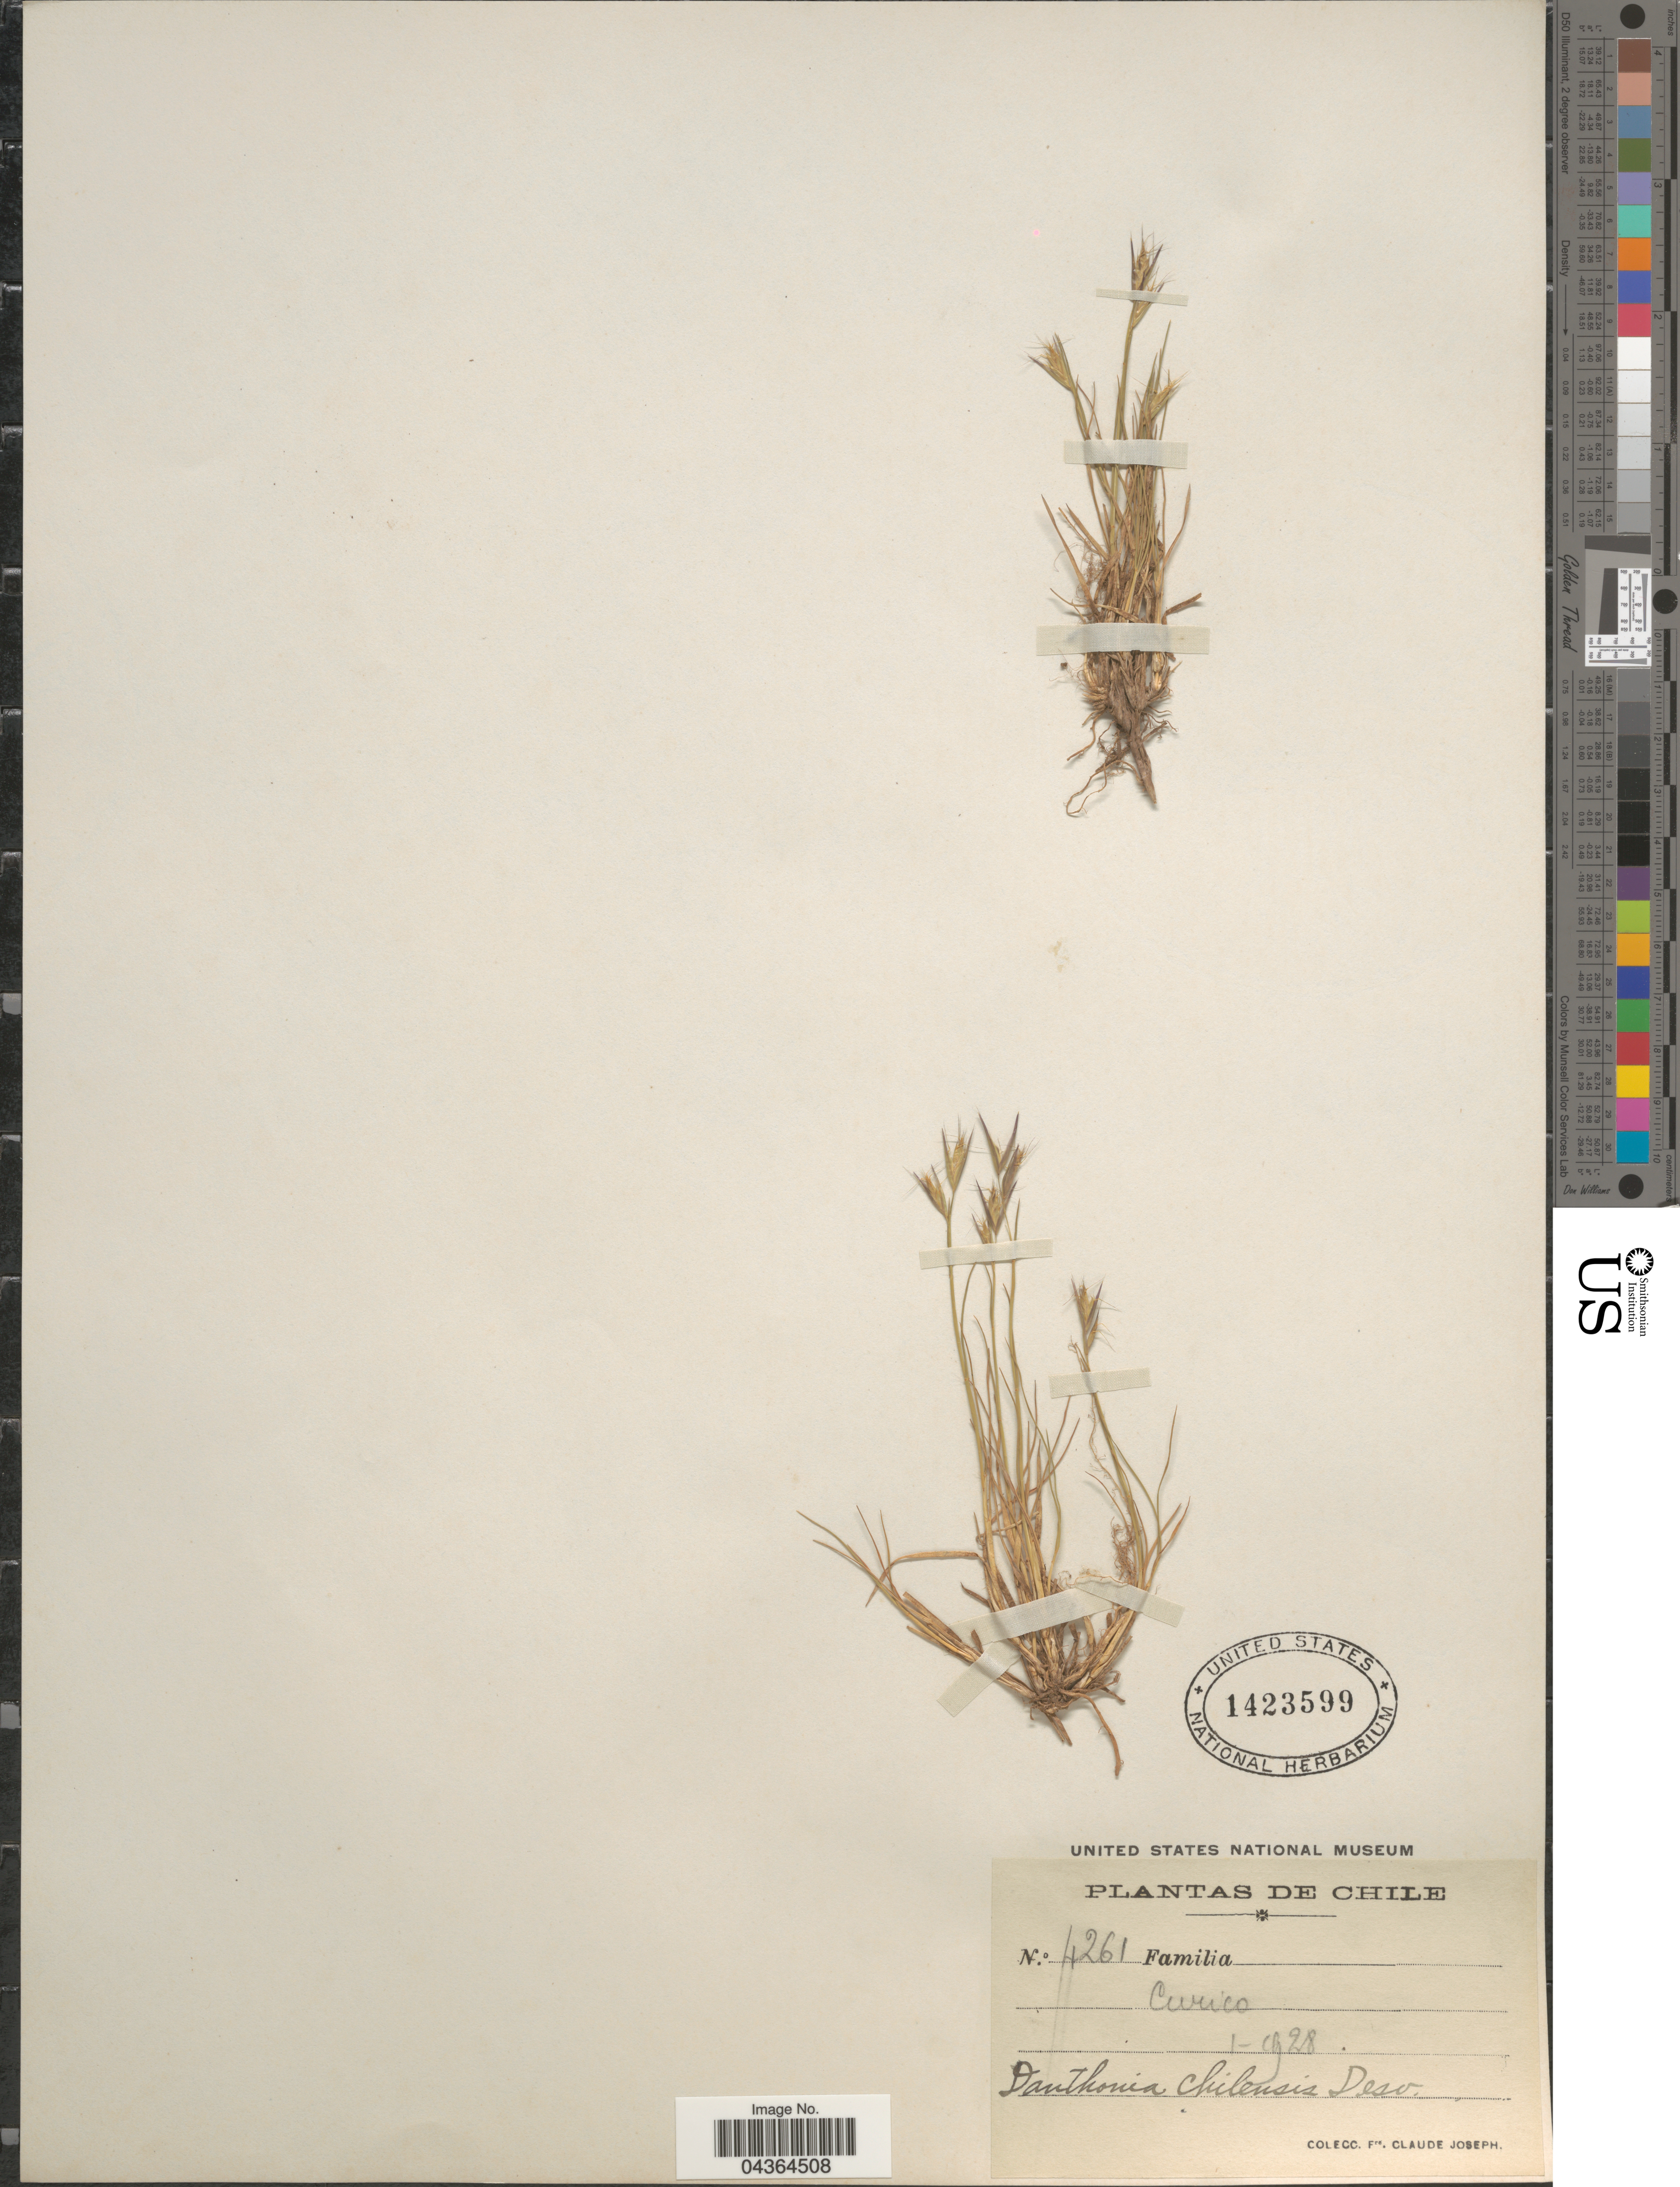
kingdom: Plantae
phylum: Tracheophyta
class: Liliopsida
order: Poales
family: Poaceae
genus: Danthonia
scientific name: Danthonia chilensis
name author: É. Desv.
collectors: Bro. Claude-Joseph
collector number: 4261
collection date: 1928-01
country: Chile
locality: Curico.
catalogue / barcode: US 1423599